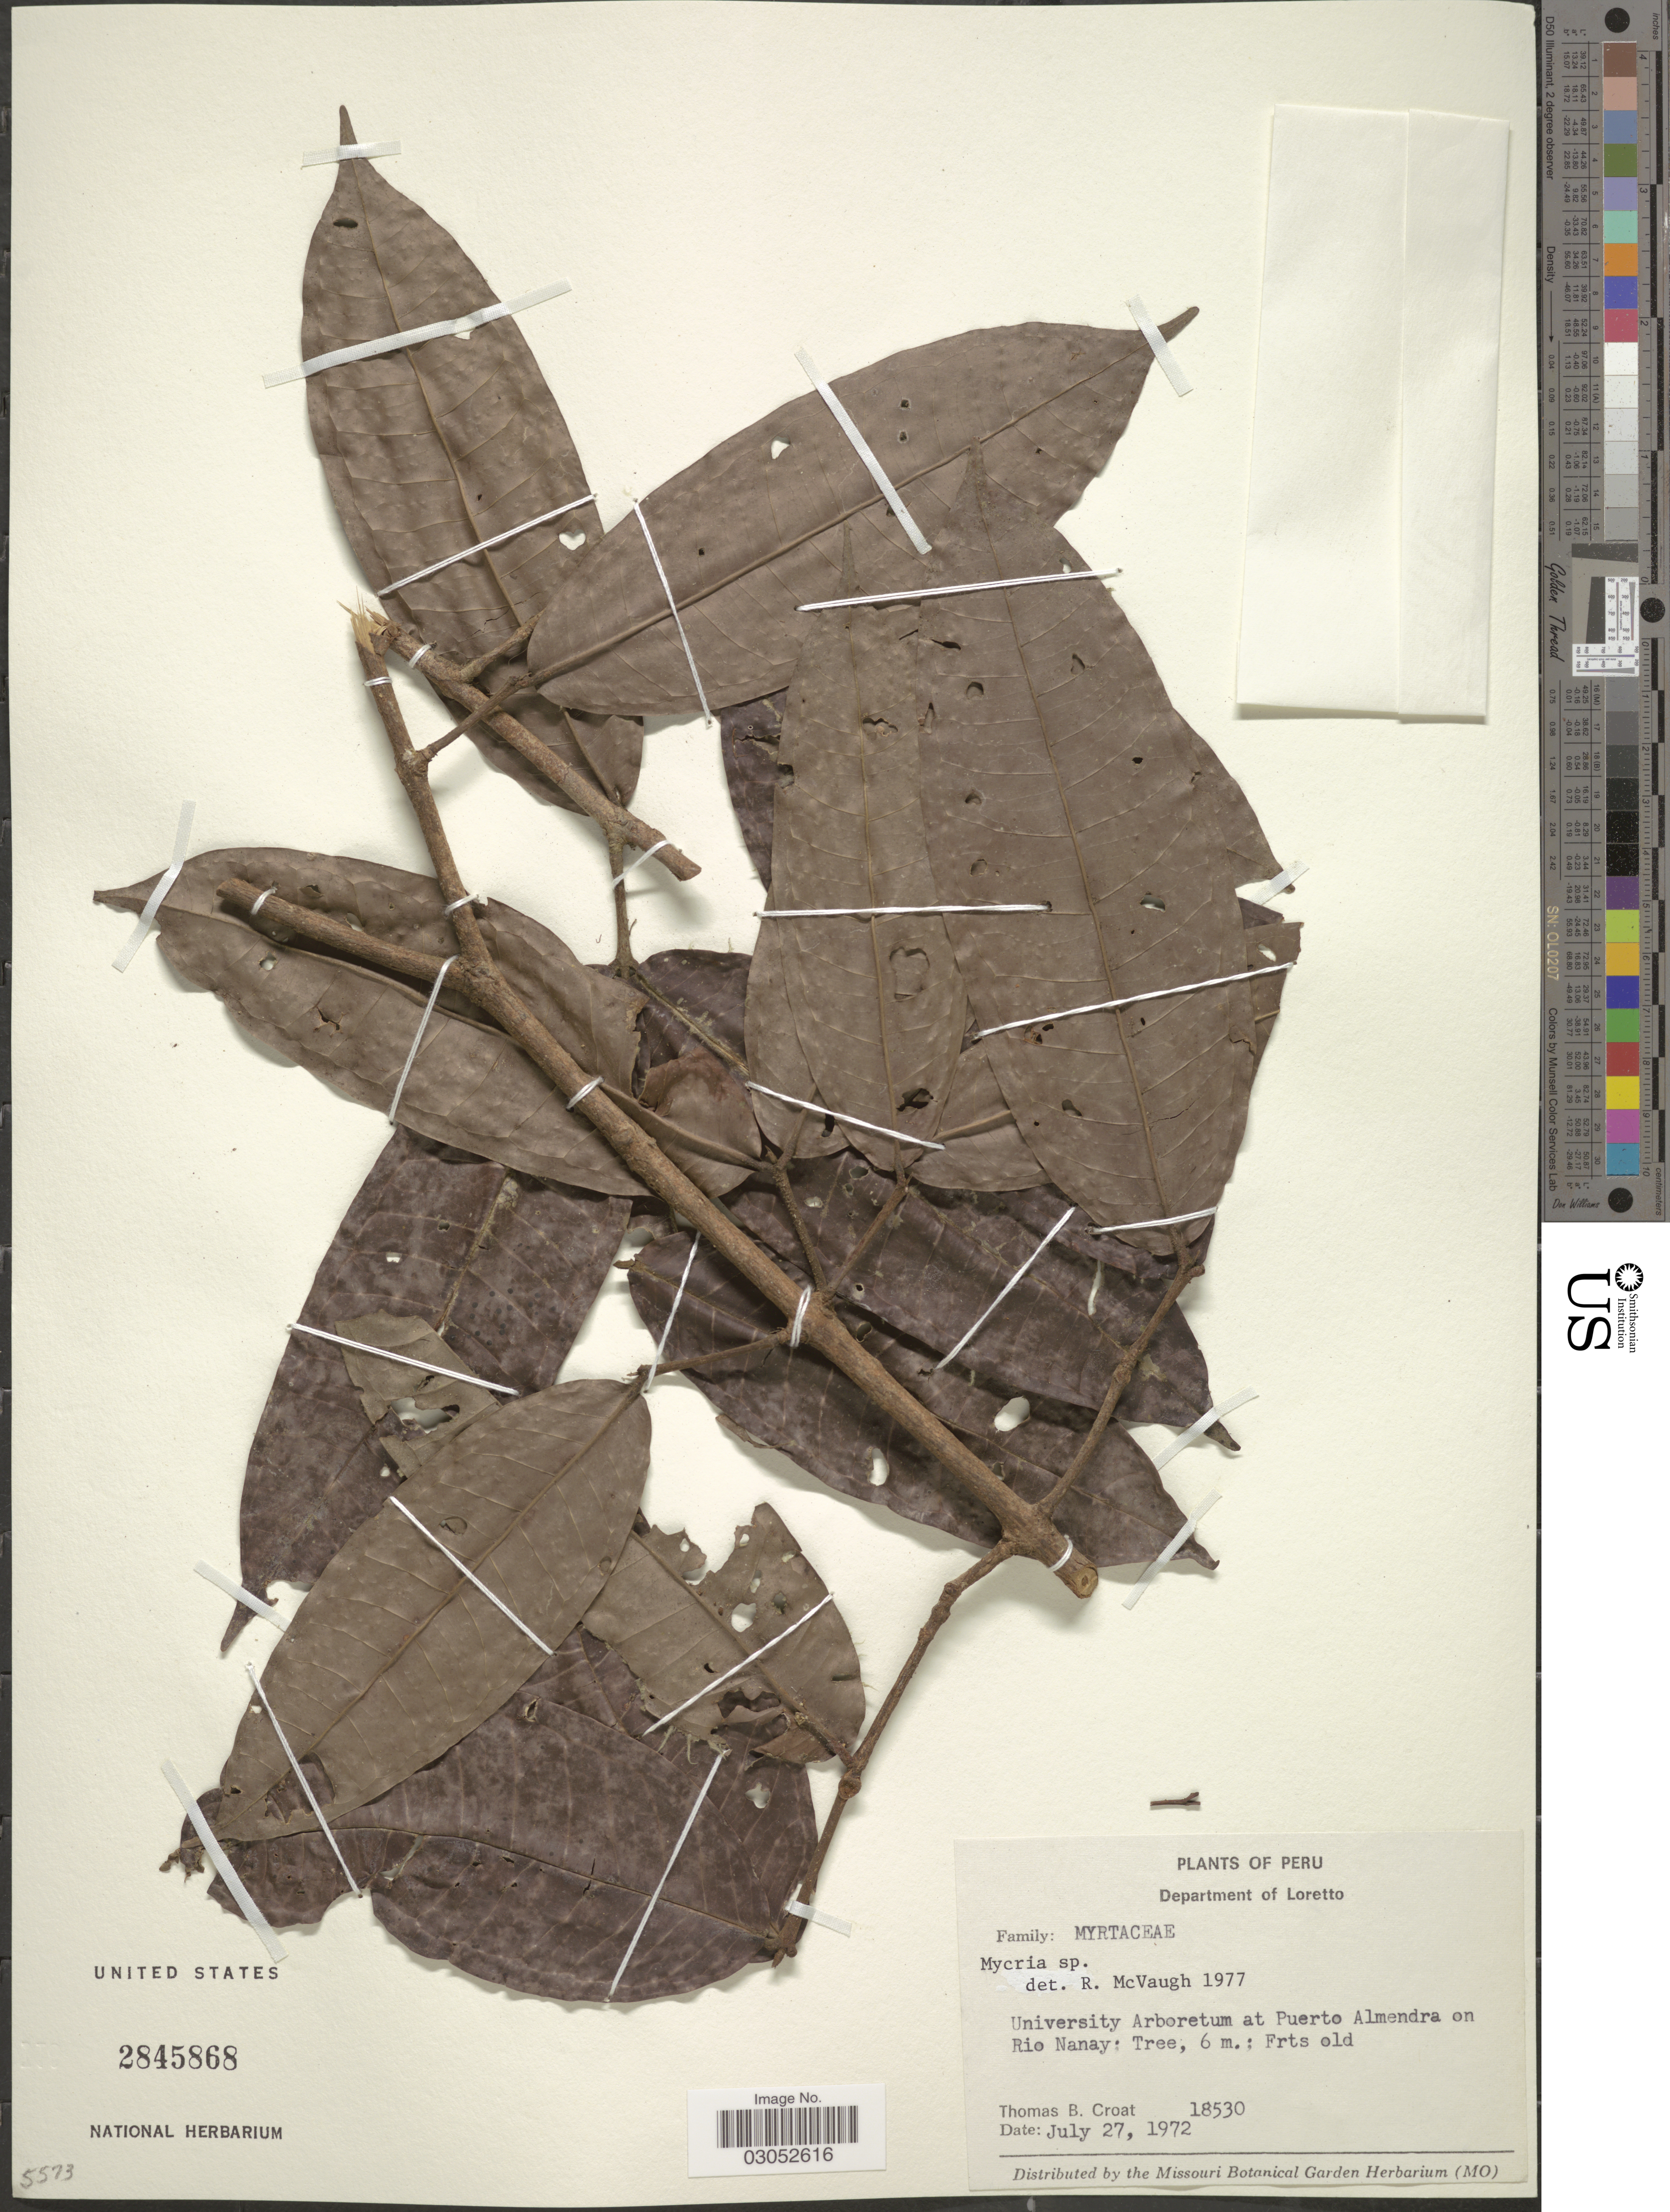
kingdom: Plantae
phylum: Tracheophyta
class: Magnoliopsida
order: Myrtales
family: Myrtaceae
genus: Myrcia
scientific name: Myrcia sp.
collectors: T. B. Croat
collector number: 18530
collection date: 1972-07-27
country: Peru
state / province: Loreto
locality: Department of Loretto. University Arboretum at Puerto Almendra on Rio Nanay.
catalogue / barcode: US 2845868